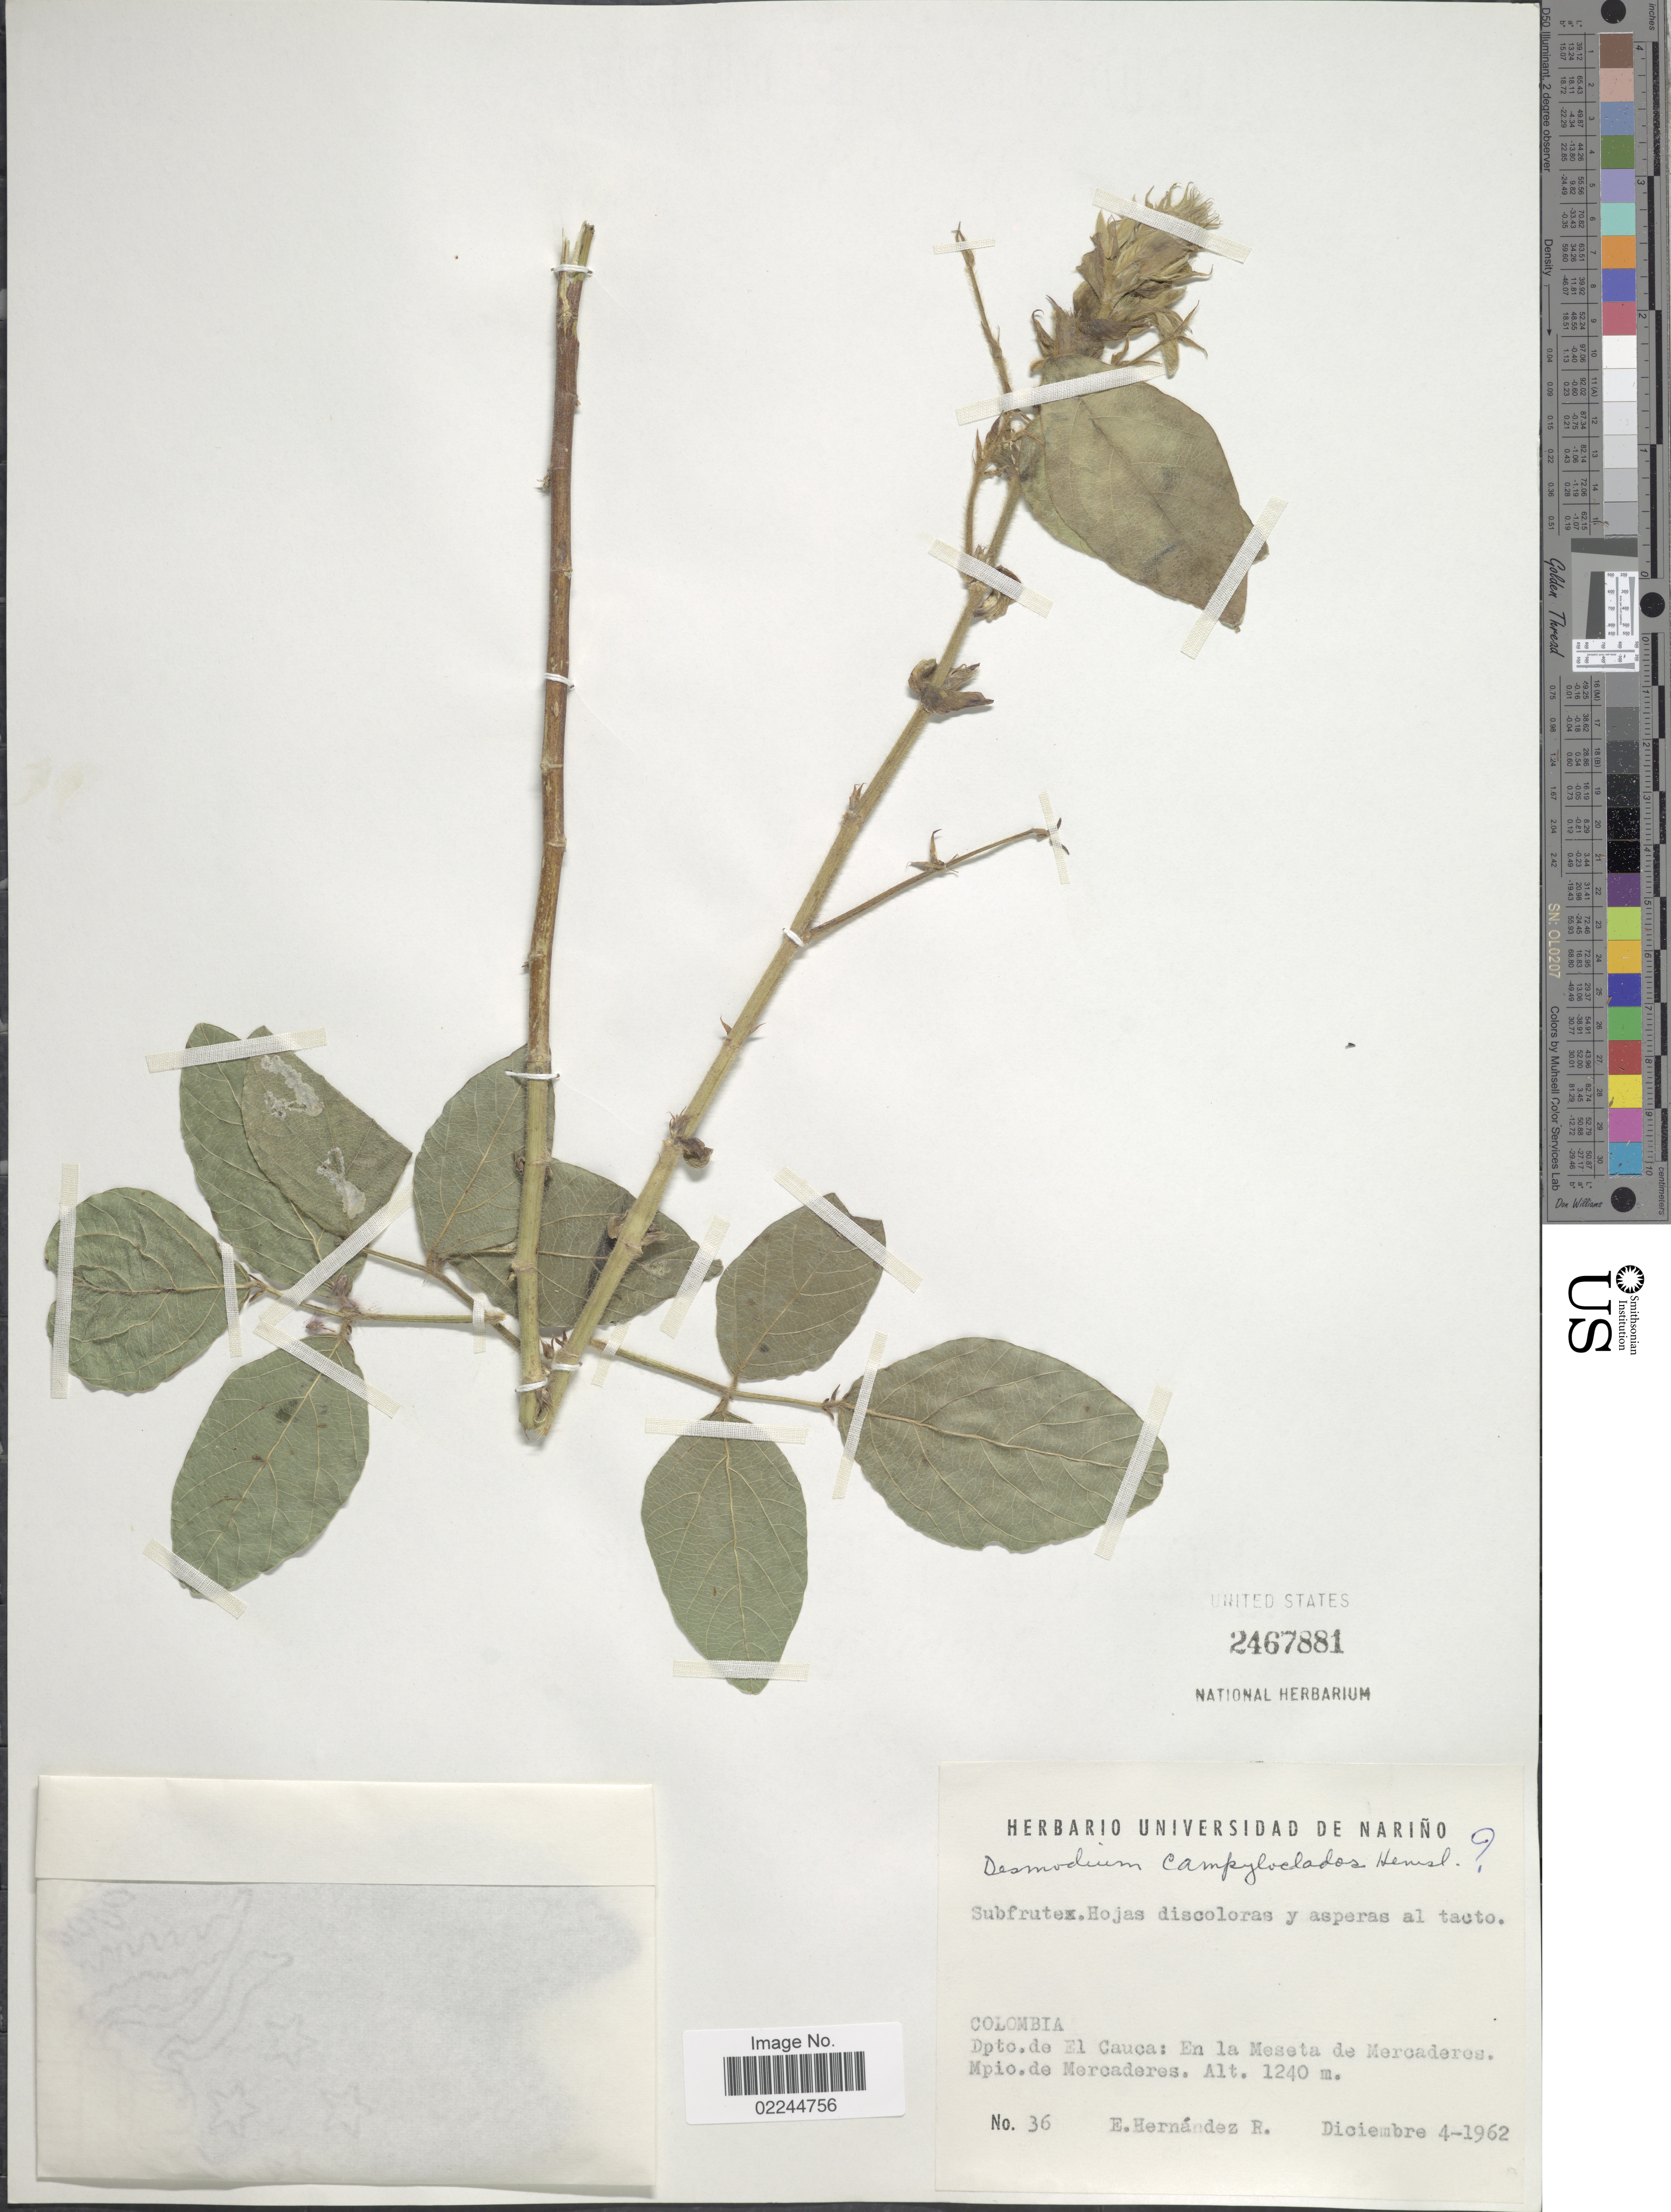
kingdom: Plantae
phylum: Tracheophyta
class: Magnoliopsida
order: Fabales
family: Fabaceae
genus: Desmodium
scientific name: Desmodium campyloclados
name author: Hemsl.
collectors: E. Hernández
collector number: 36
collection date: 1962-12-04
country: Colombia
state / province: Cauca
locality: En la Meseta de Mercaderes, Mpio. de Mercaderes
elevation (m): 1240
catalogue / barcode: US 2467881